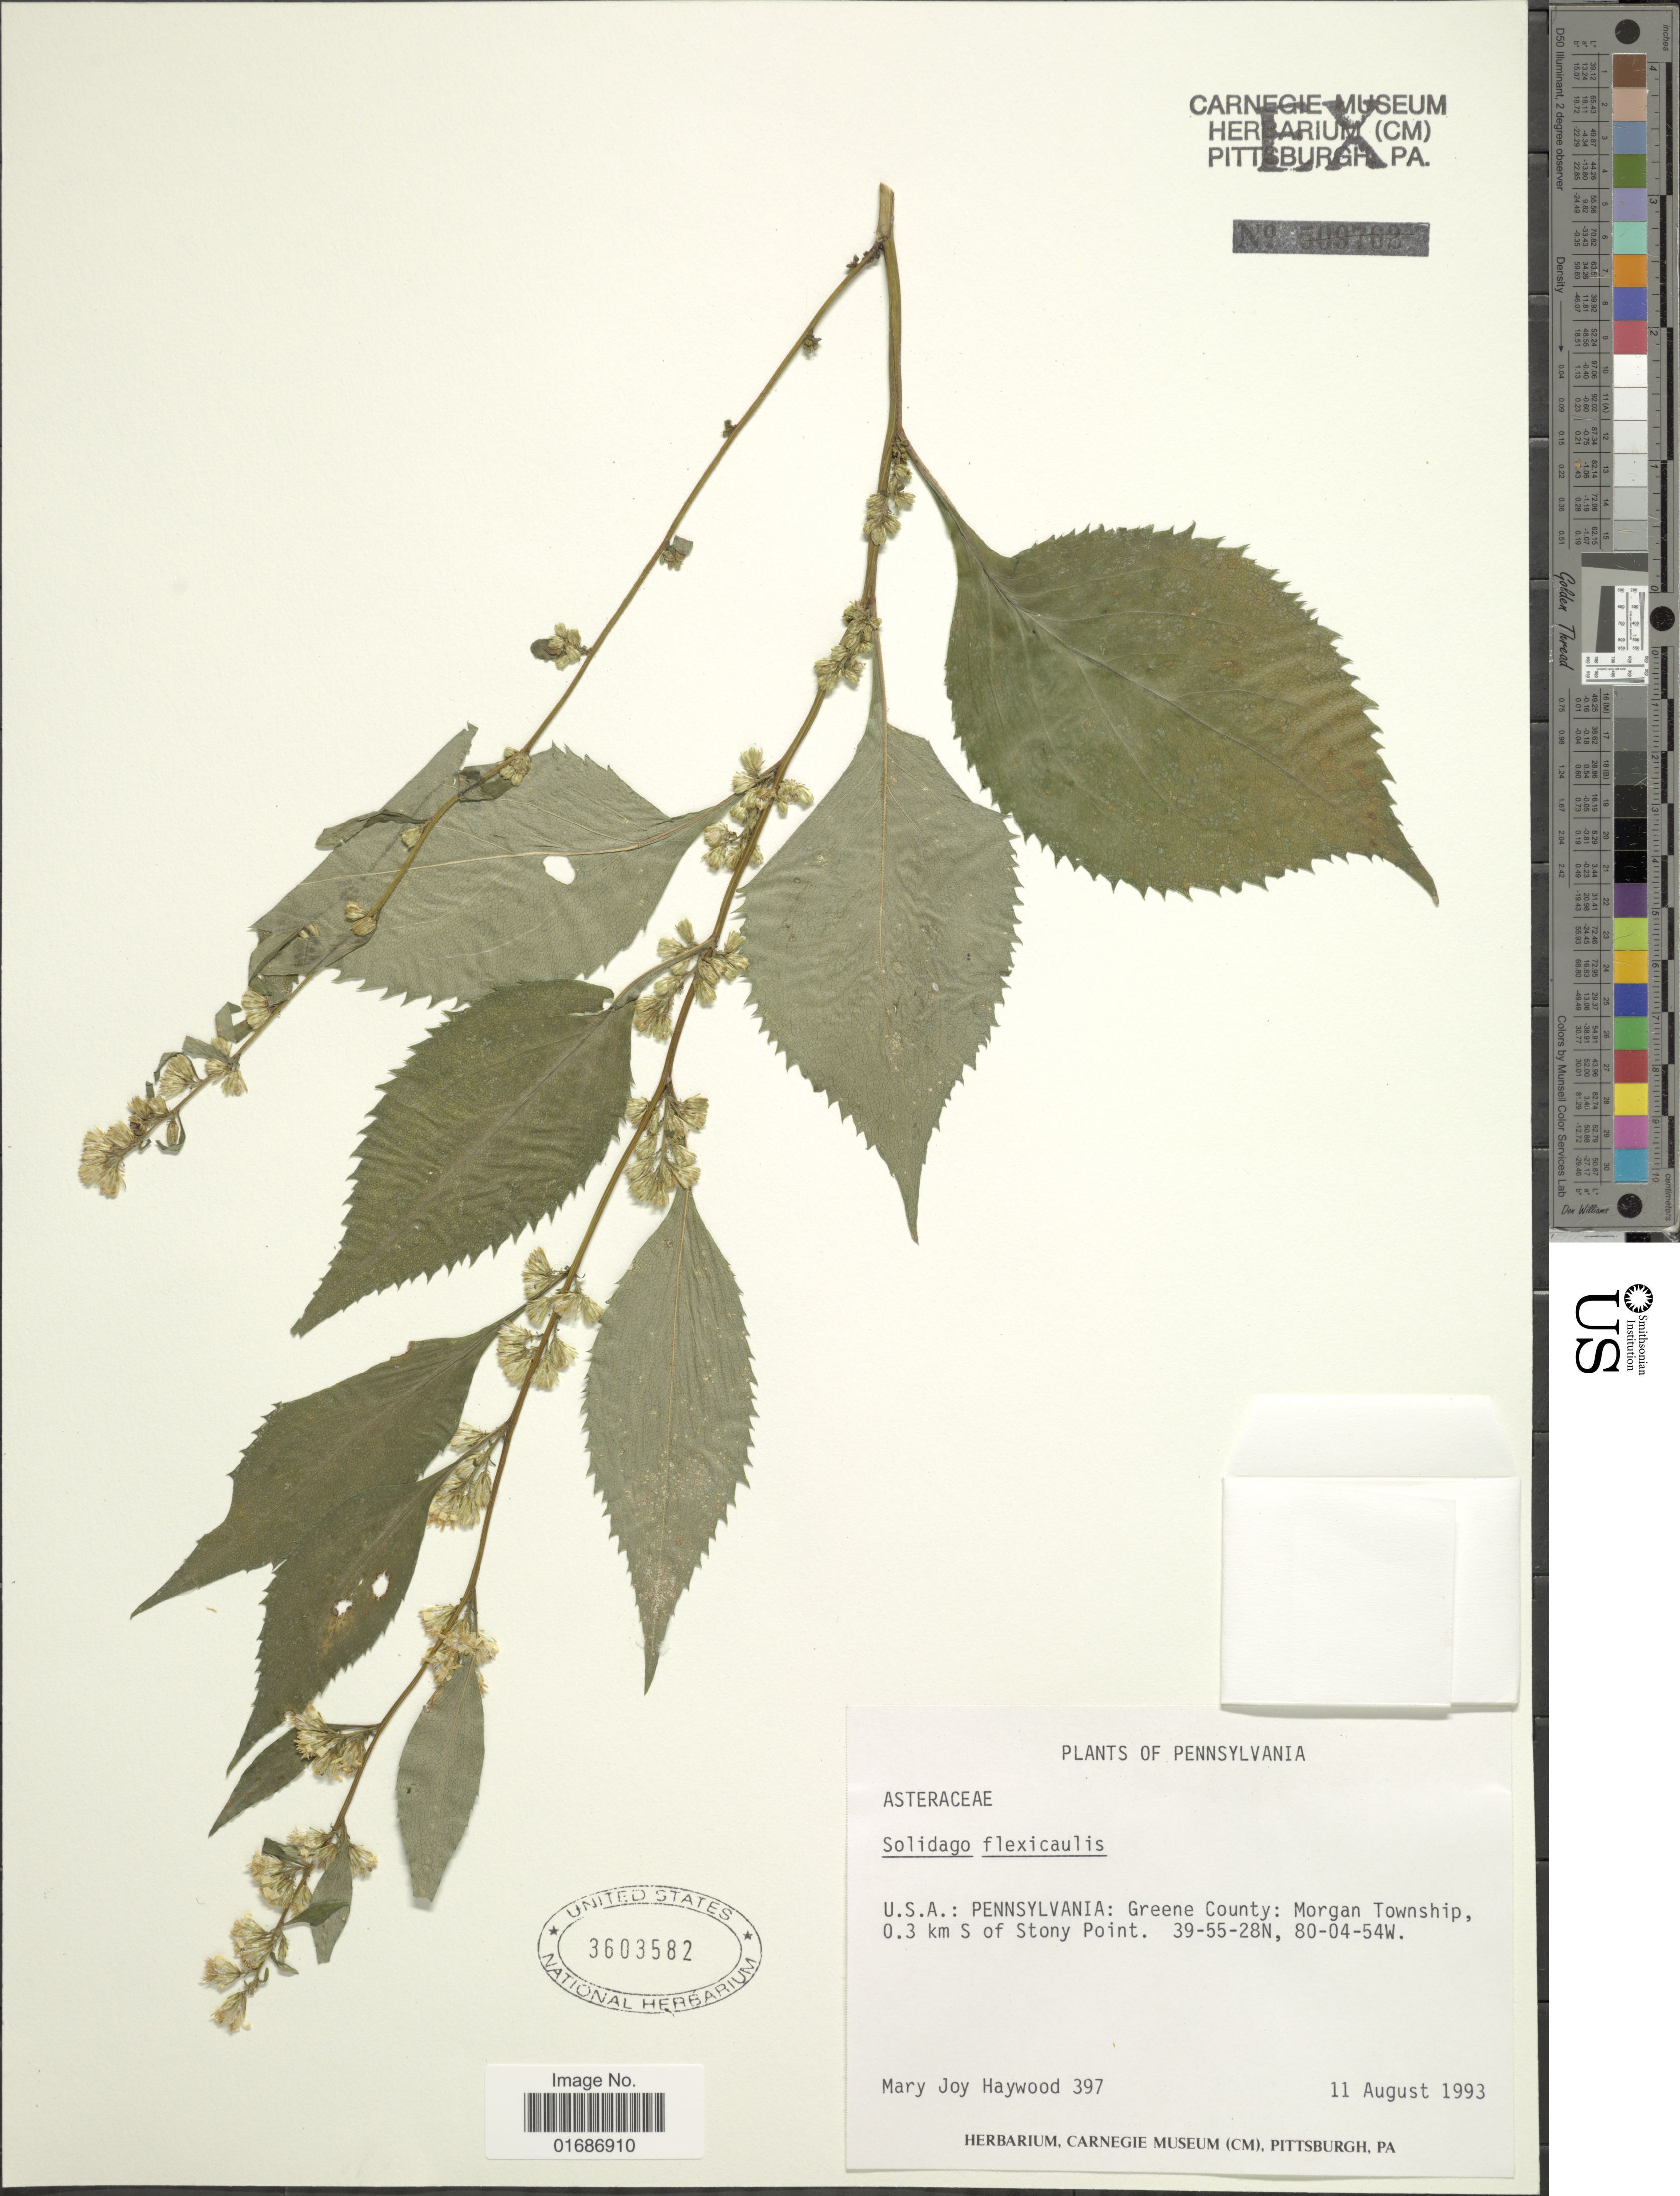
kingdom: Plantae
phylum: Tracheophyta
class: Magnoliopsida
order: Asterales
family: Asteraceae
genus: Solidago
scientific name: Solidago flexicaulis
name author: L.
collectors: M. Haywood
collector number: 397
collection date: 1993-08-11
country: United States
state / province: Pennsylvania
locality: U.S.A.: Pennsylvania: Greene County: Morgan Township, 0.3 km S of Stony Point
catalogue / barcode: US 3603582